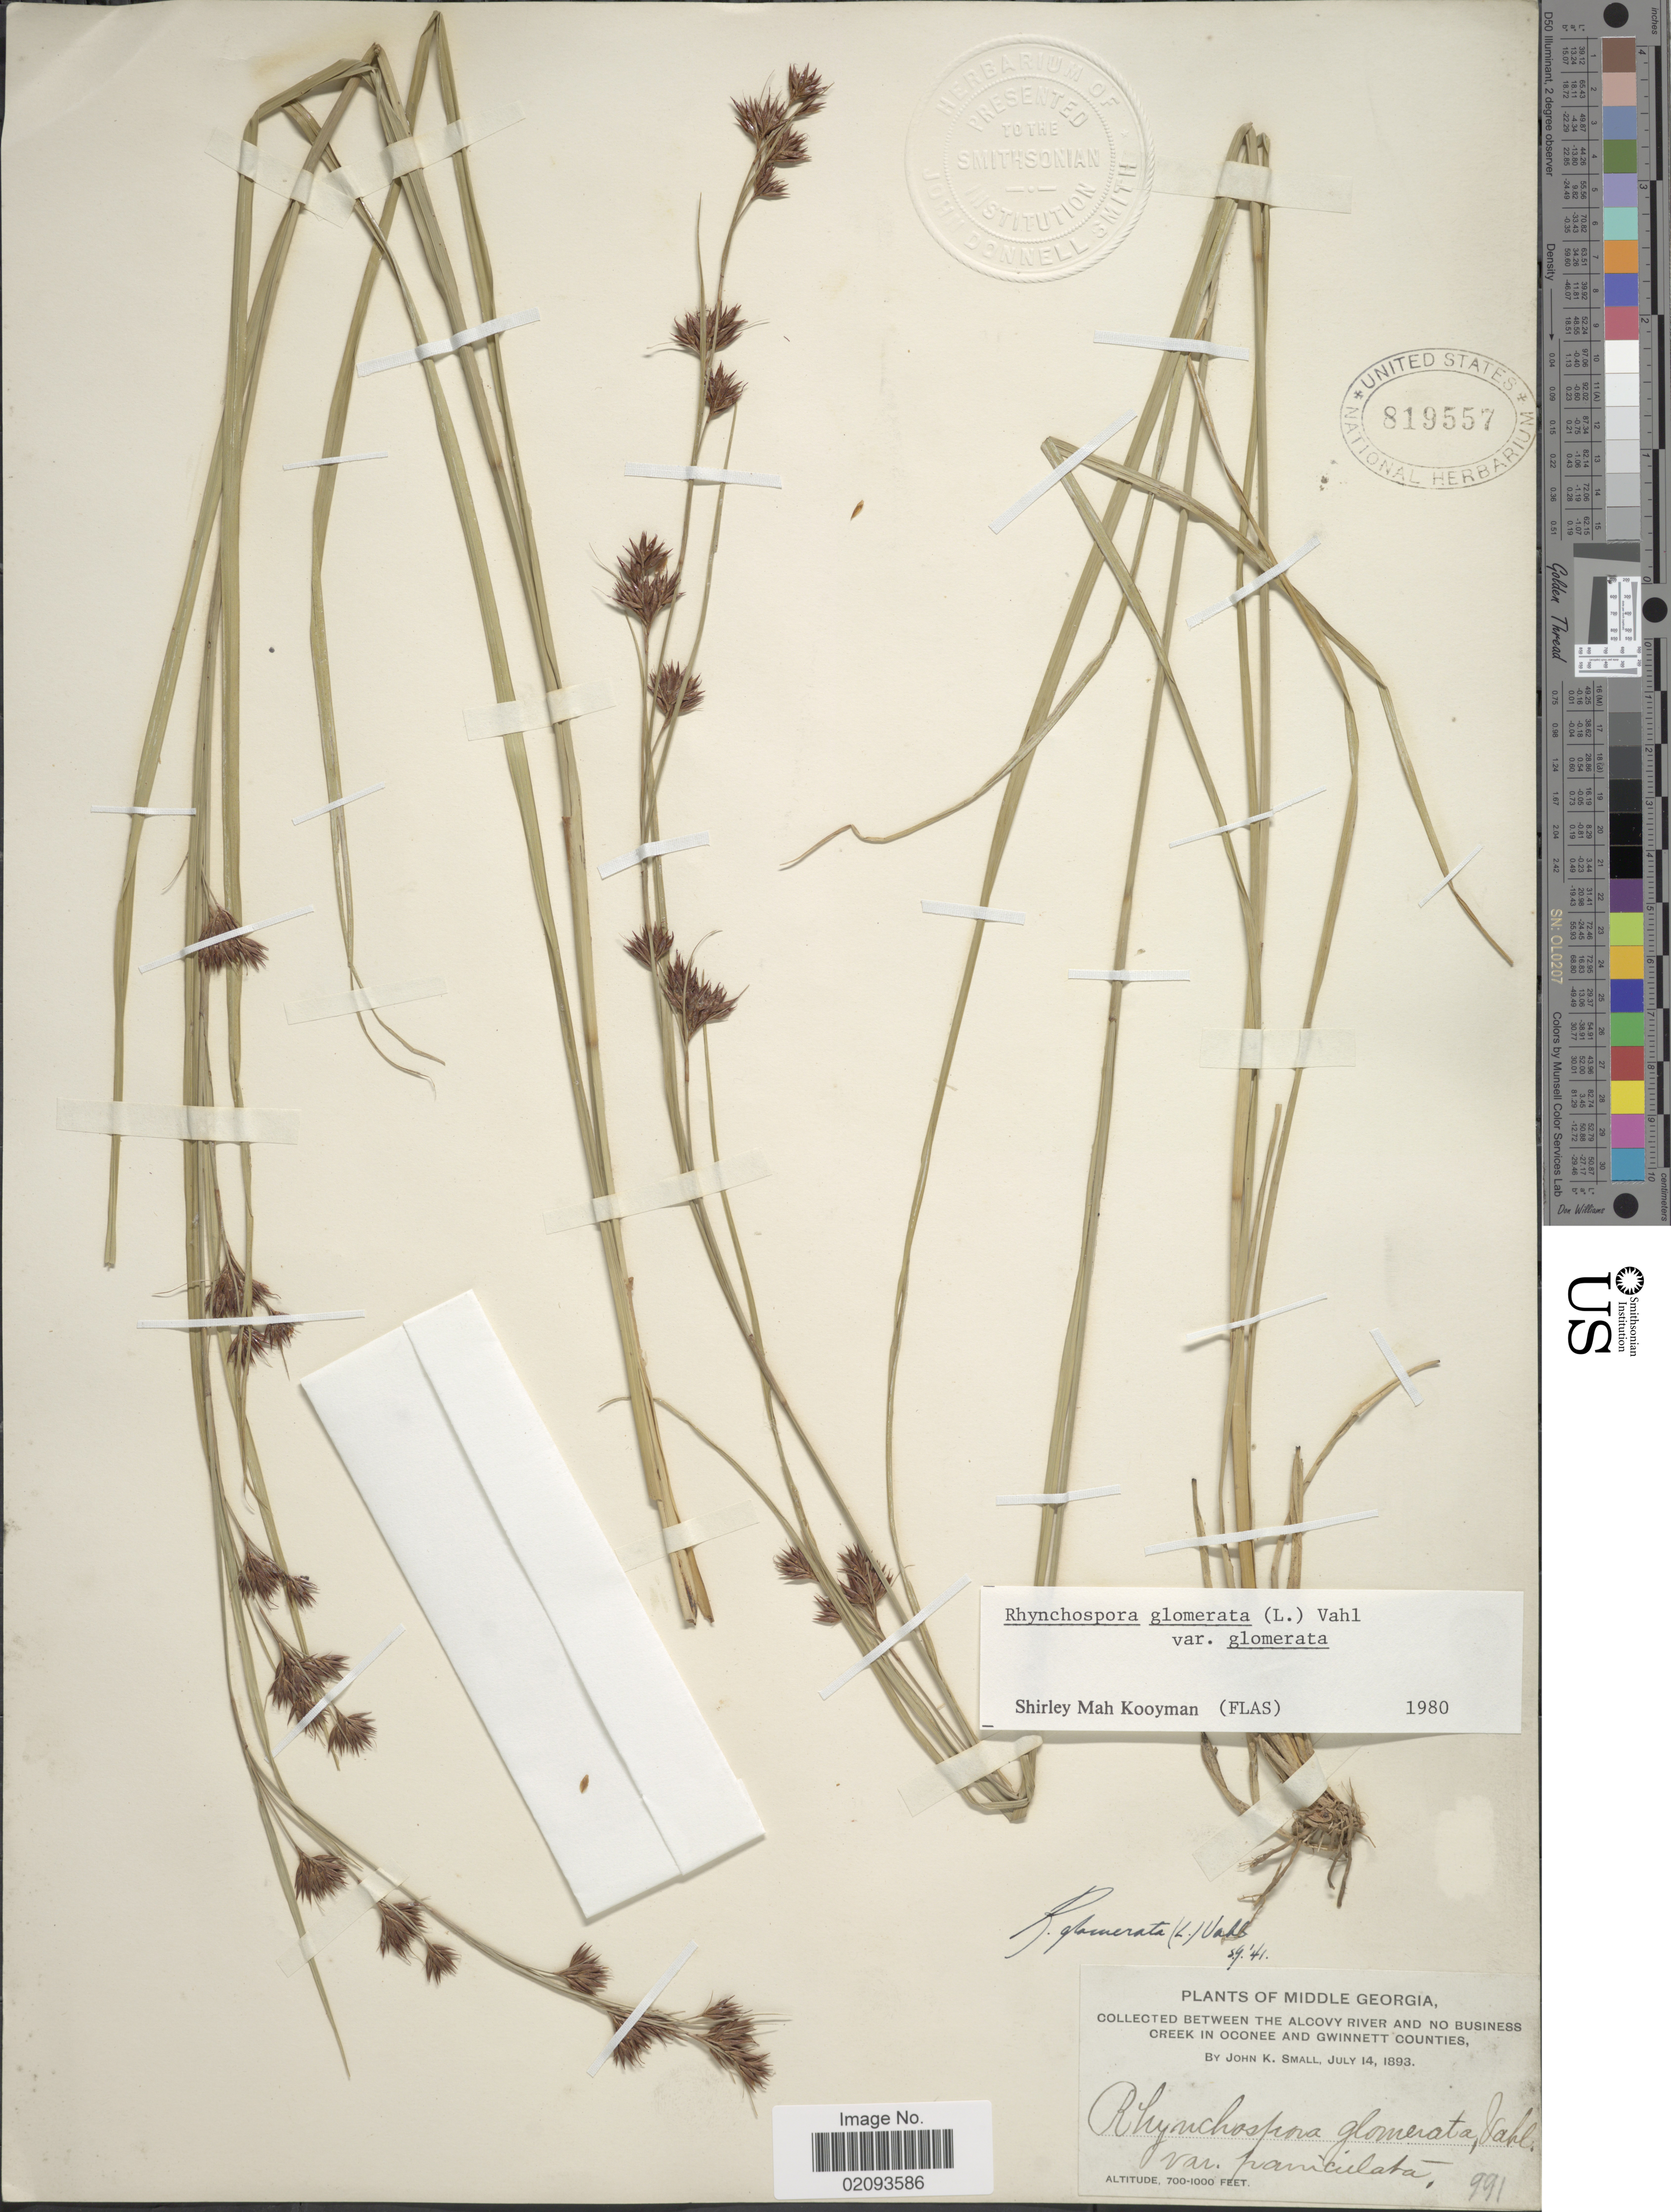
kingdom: Plantae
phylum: Tracheophyta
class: Liliopsida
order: Poales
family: Cyperaceae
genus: Rhynchospora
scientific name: Rhynchospora glomerata var. glomerata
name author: (L.) Vahl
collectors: J. K. Small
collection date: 1893-07-14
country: United States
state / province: Georgia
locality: Middle Georgia, between the Alcovy River and No Business Creek in Oconee and Gwinnett Counties.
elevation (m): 213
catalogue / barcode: US 819557